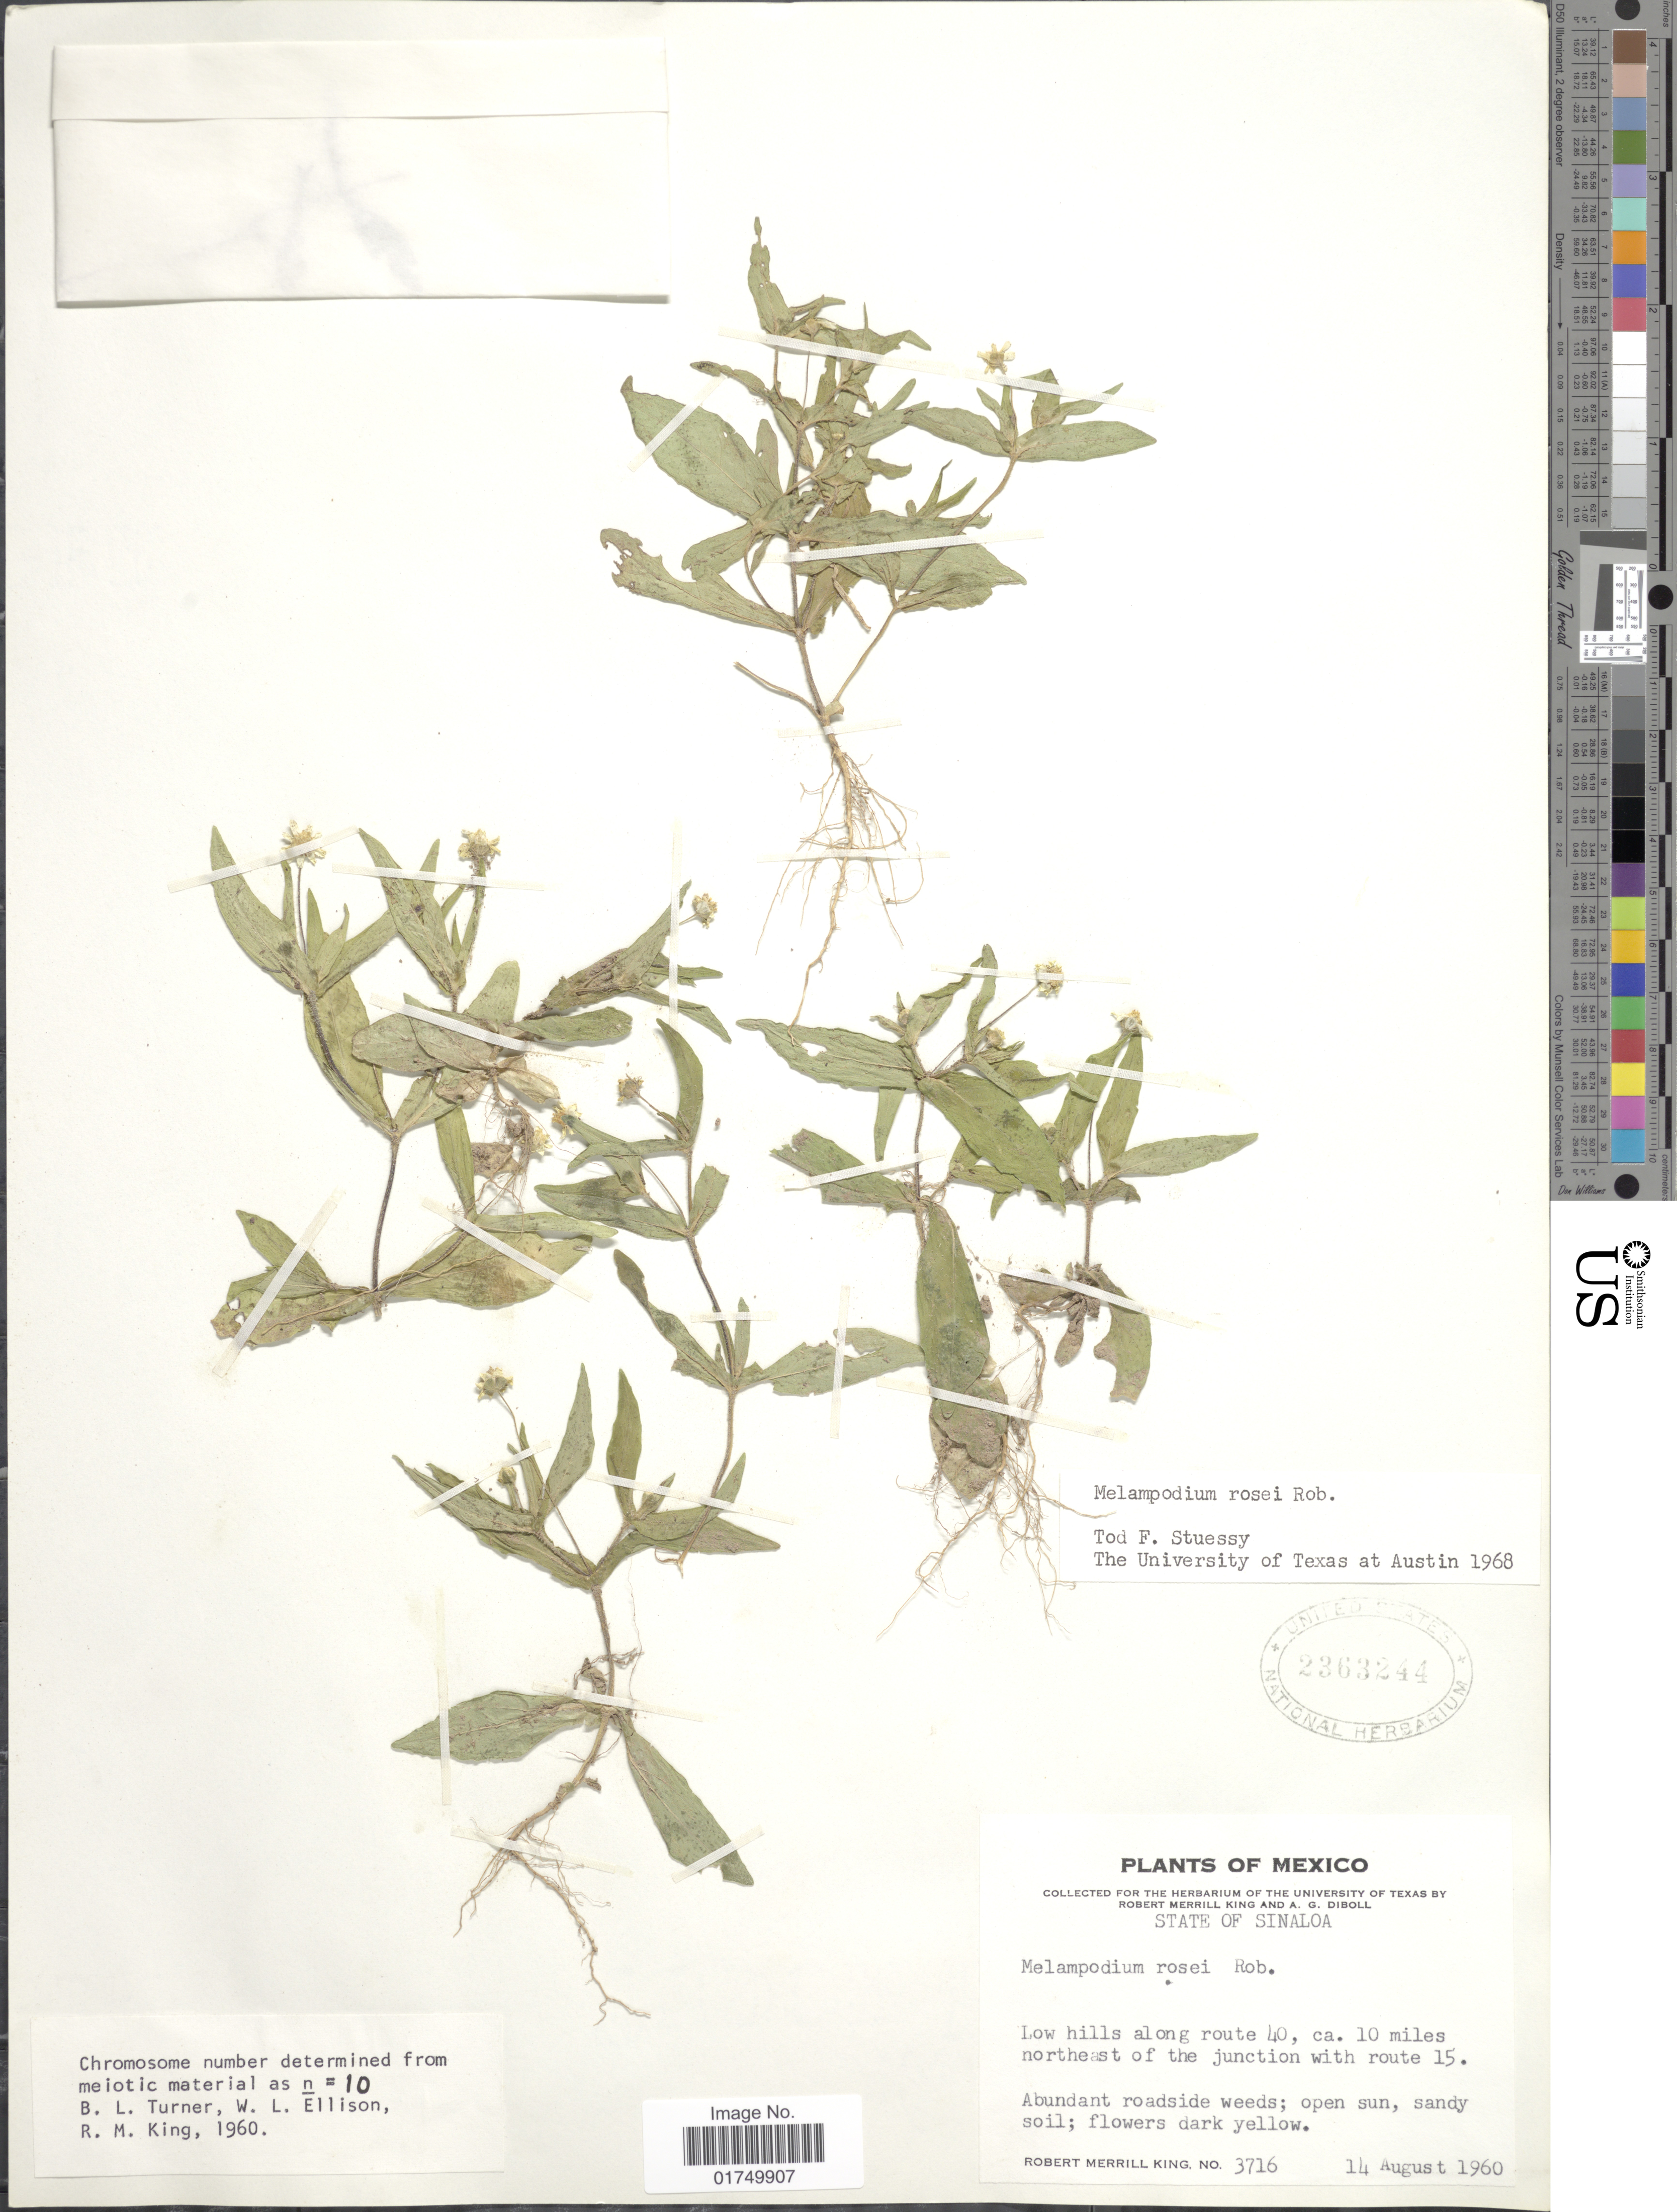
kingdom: Plantae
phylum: Tracheophyta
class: Magnoliopsida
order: Asterales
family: Asteraceae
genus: Melampodium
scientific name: Melampodium rosei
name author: B.L. Rob.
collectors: R. M. King & A. Diboll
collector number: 3716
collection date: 1960-08-14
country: Mexico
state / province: Sinaloa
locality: State of Sinaloa. Low hills along route 40, ca. 10 miles northeast of the junction with route 15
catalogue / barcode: US 2363244